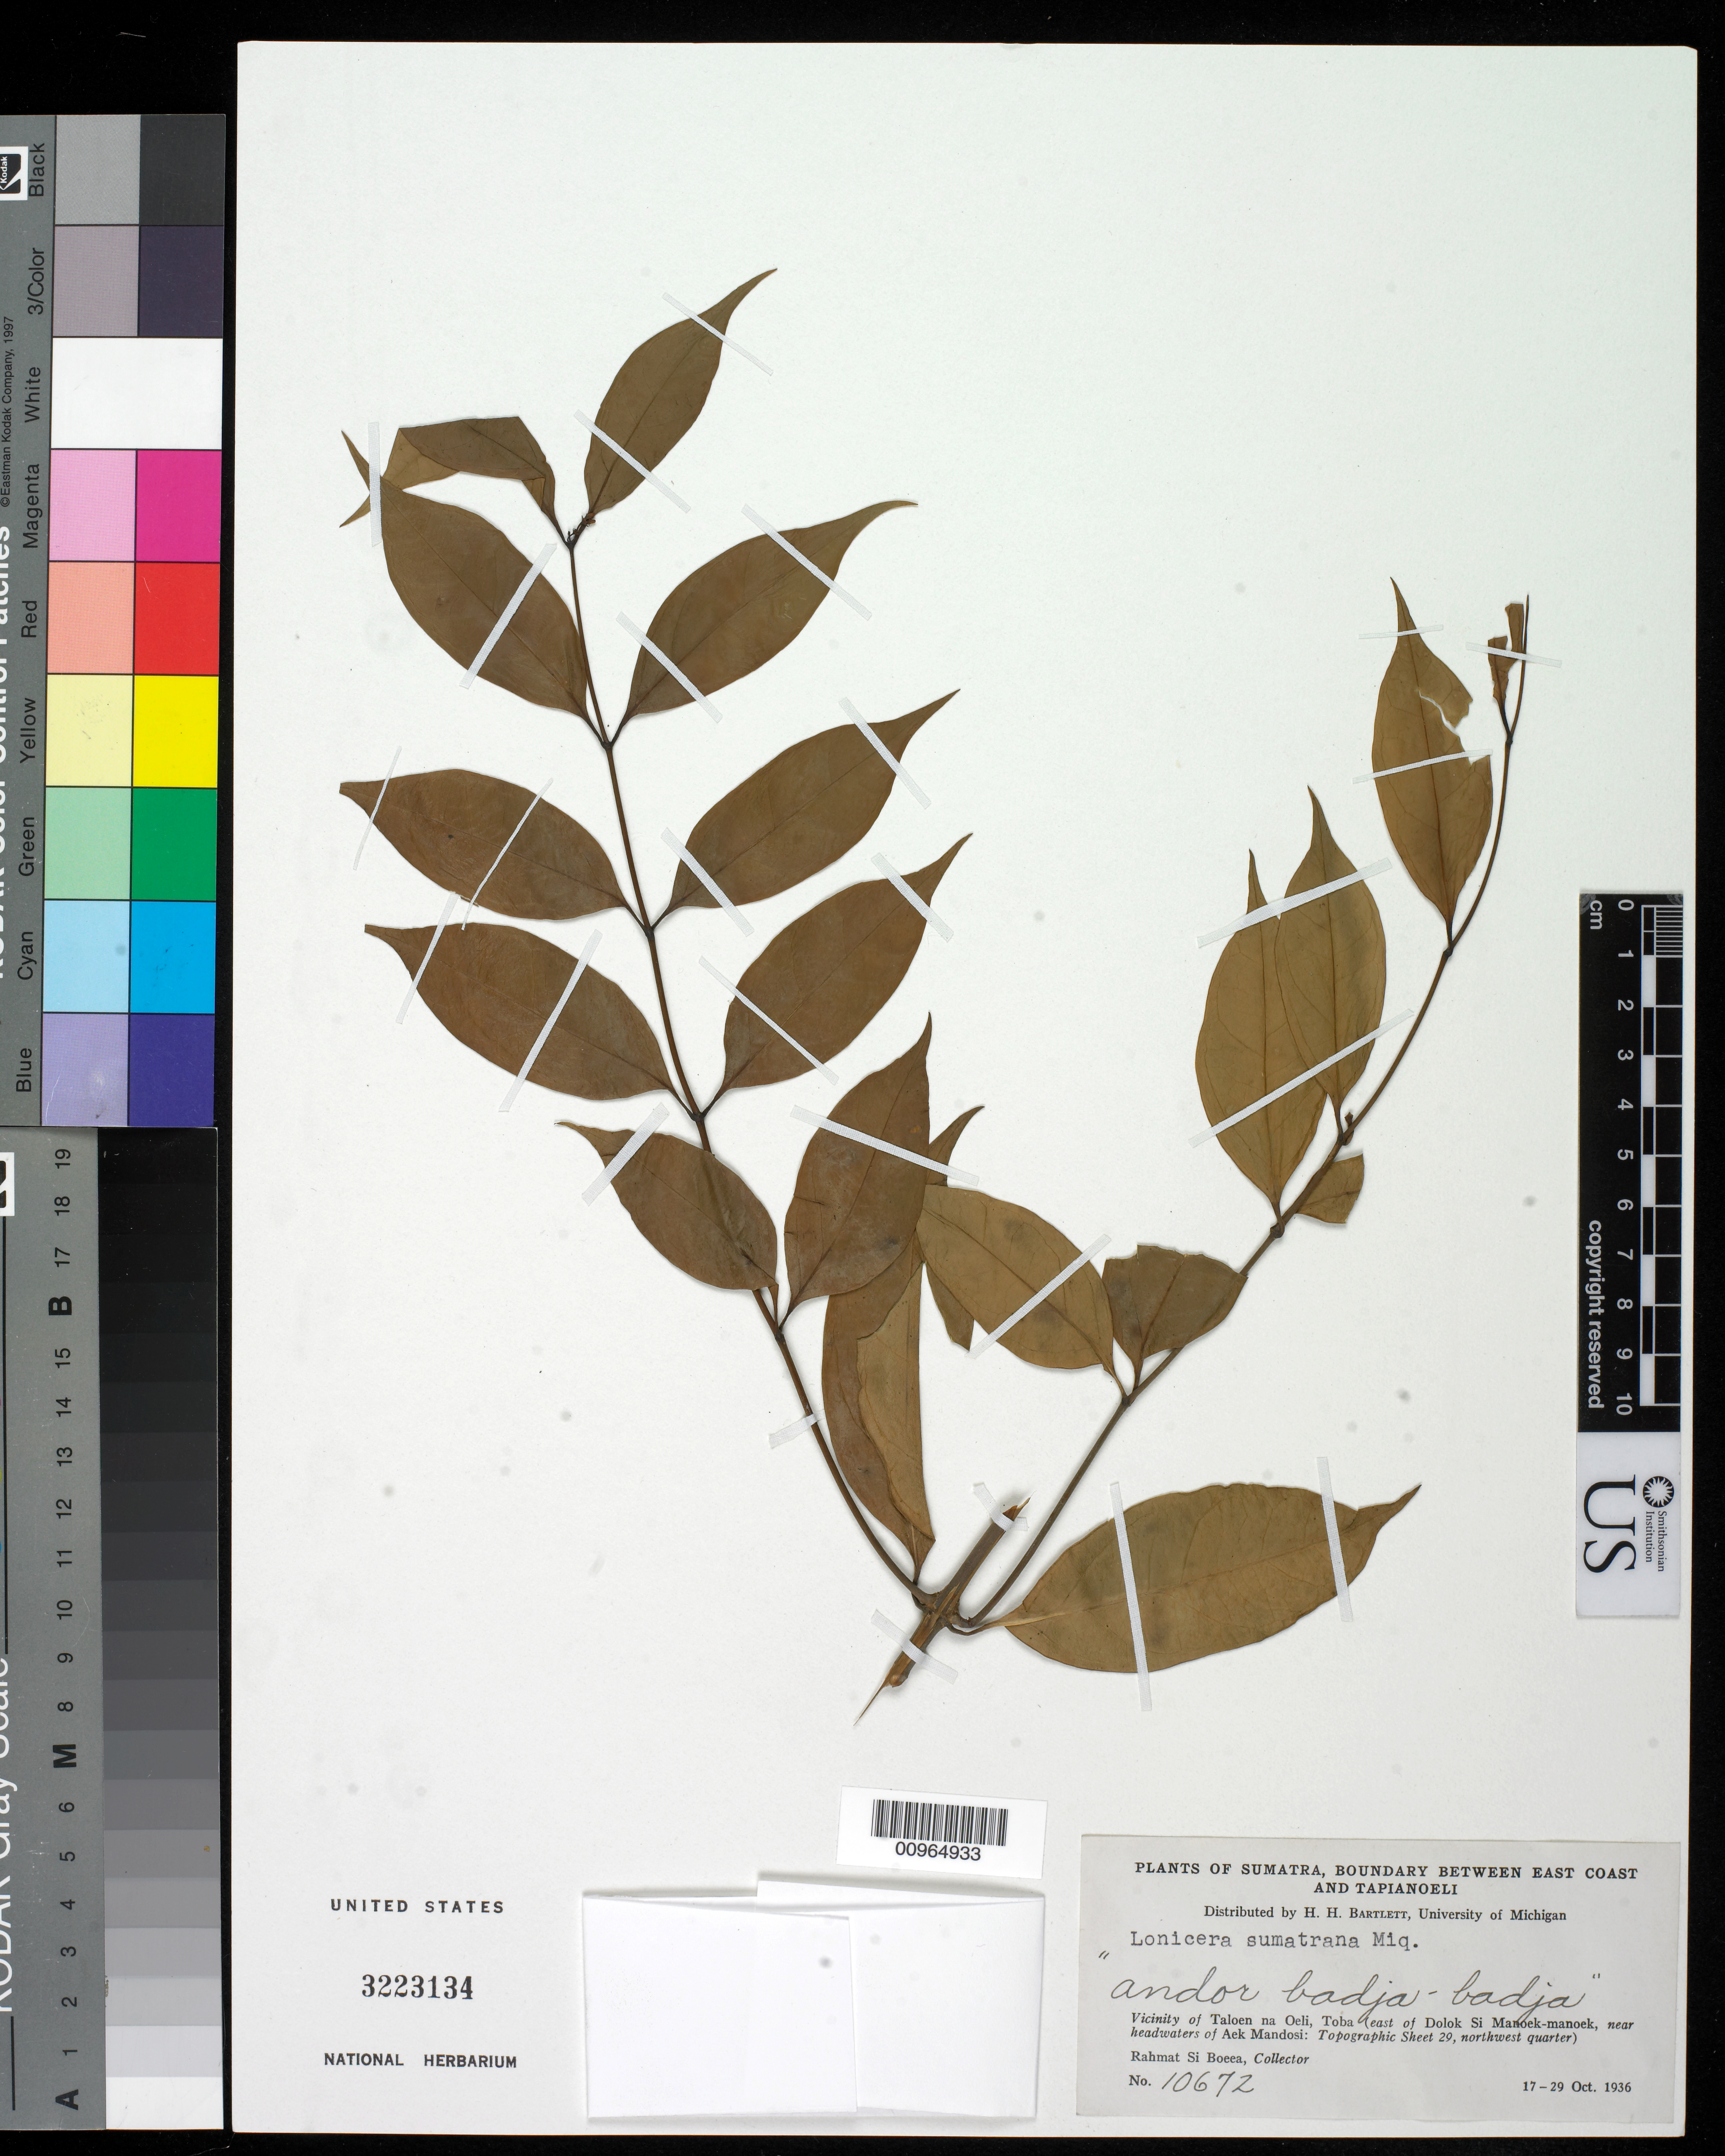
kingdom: Plantae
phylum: Tracheophyta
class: Magnoliopsida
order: Dipsacales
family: Caprifoliaceae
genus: Lonicera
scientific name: Lonicera sumatrana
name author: Miq.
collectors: Rahmat Si Boeea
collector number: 10672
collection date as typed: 17 Oct 1936 to 29 Oct 1936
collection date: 1936-10-17/1936-10-29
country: Indonesia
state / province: Sumatra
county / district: North Sumatra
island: Sumatra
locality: Vicinity of Taloen na Oeli, Toba (east of Dolok Si Manoek-manoek, near headwaters of Aek Mandosi: Topographic Sheet 29, northwest quarter)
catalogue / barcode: US 3223134